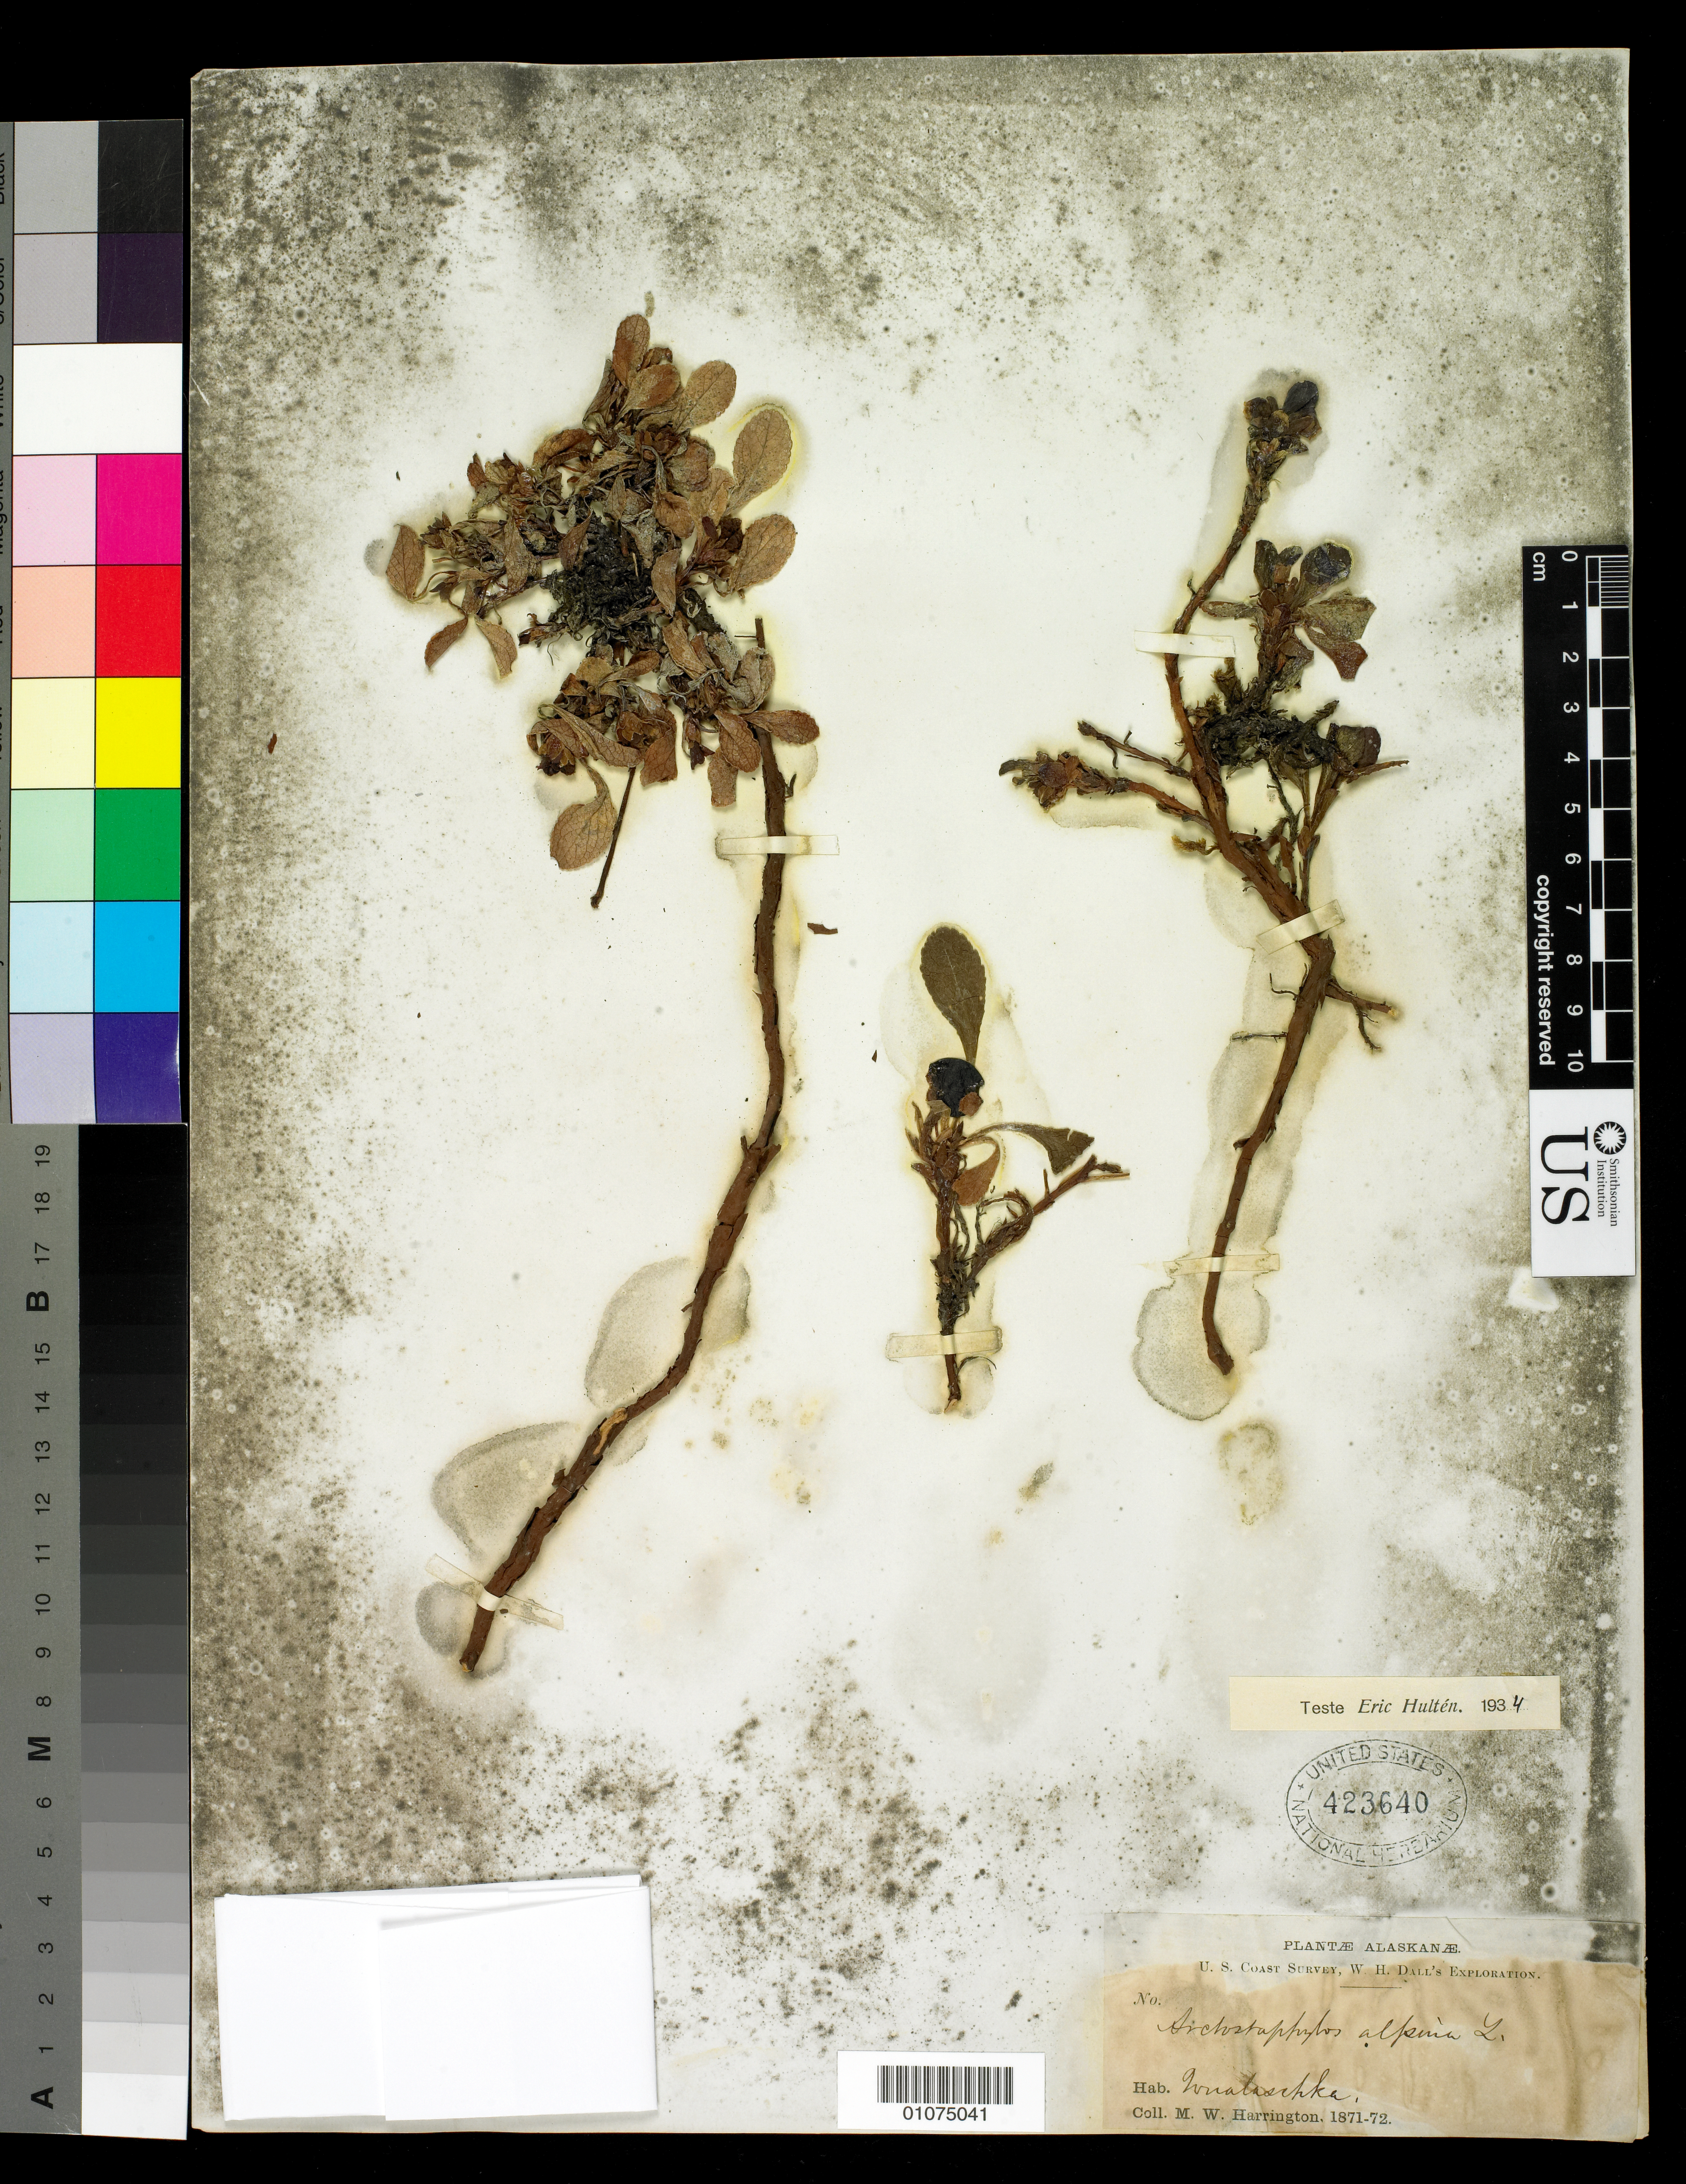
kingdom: Plantae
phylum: Tracheophyta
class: Magnoliopsida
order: Ericales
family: Ericaceae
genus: Arctostaphylos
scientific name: Arctostaphylos alpina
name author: (L.) Spreng.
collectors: M. W. Harrington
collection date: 1871/1872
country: United States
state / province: Alaska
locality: Unalaska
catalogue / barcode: US 423640